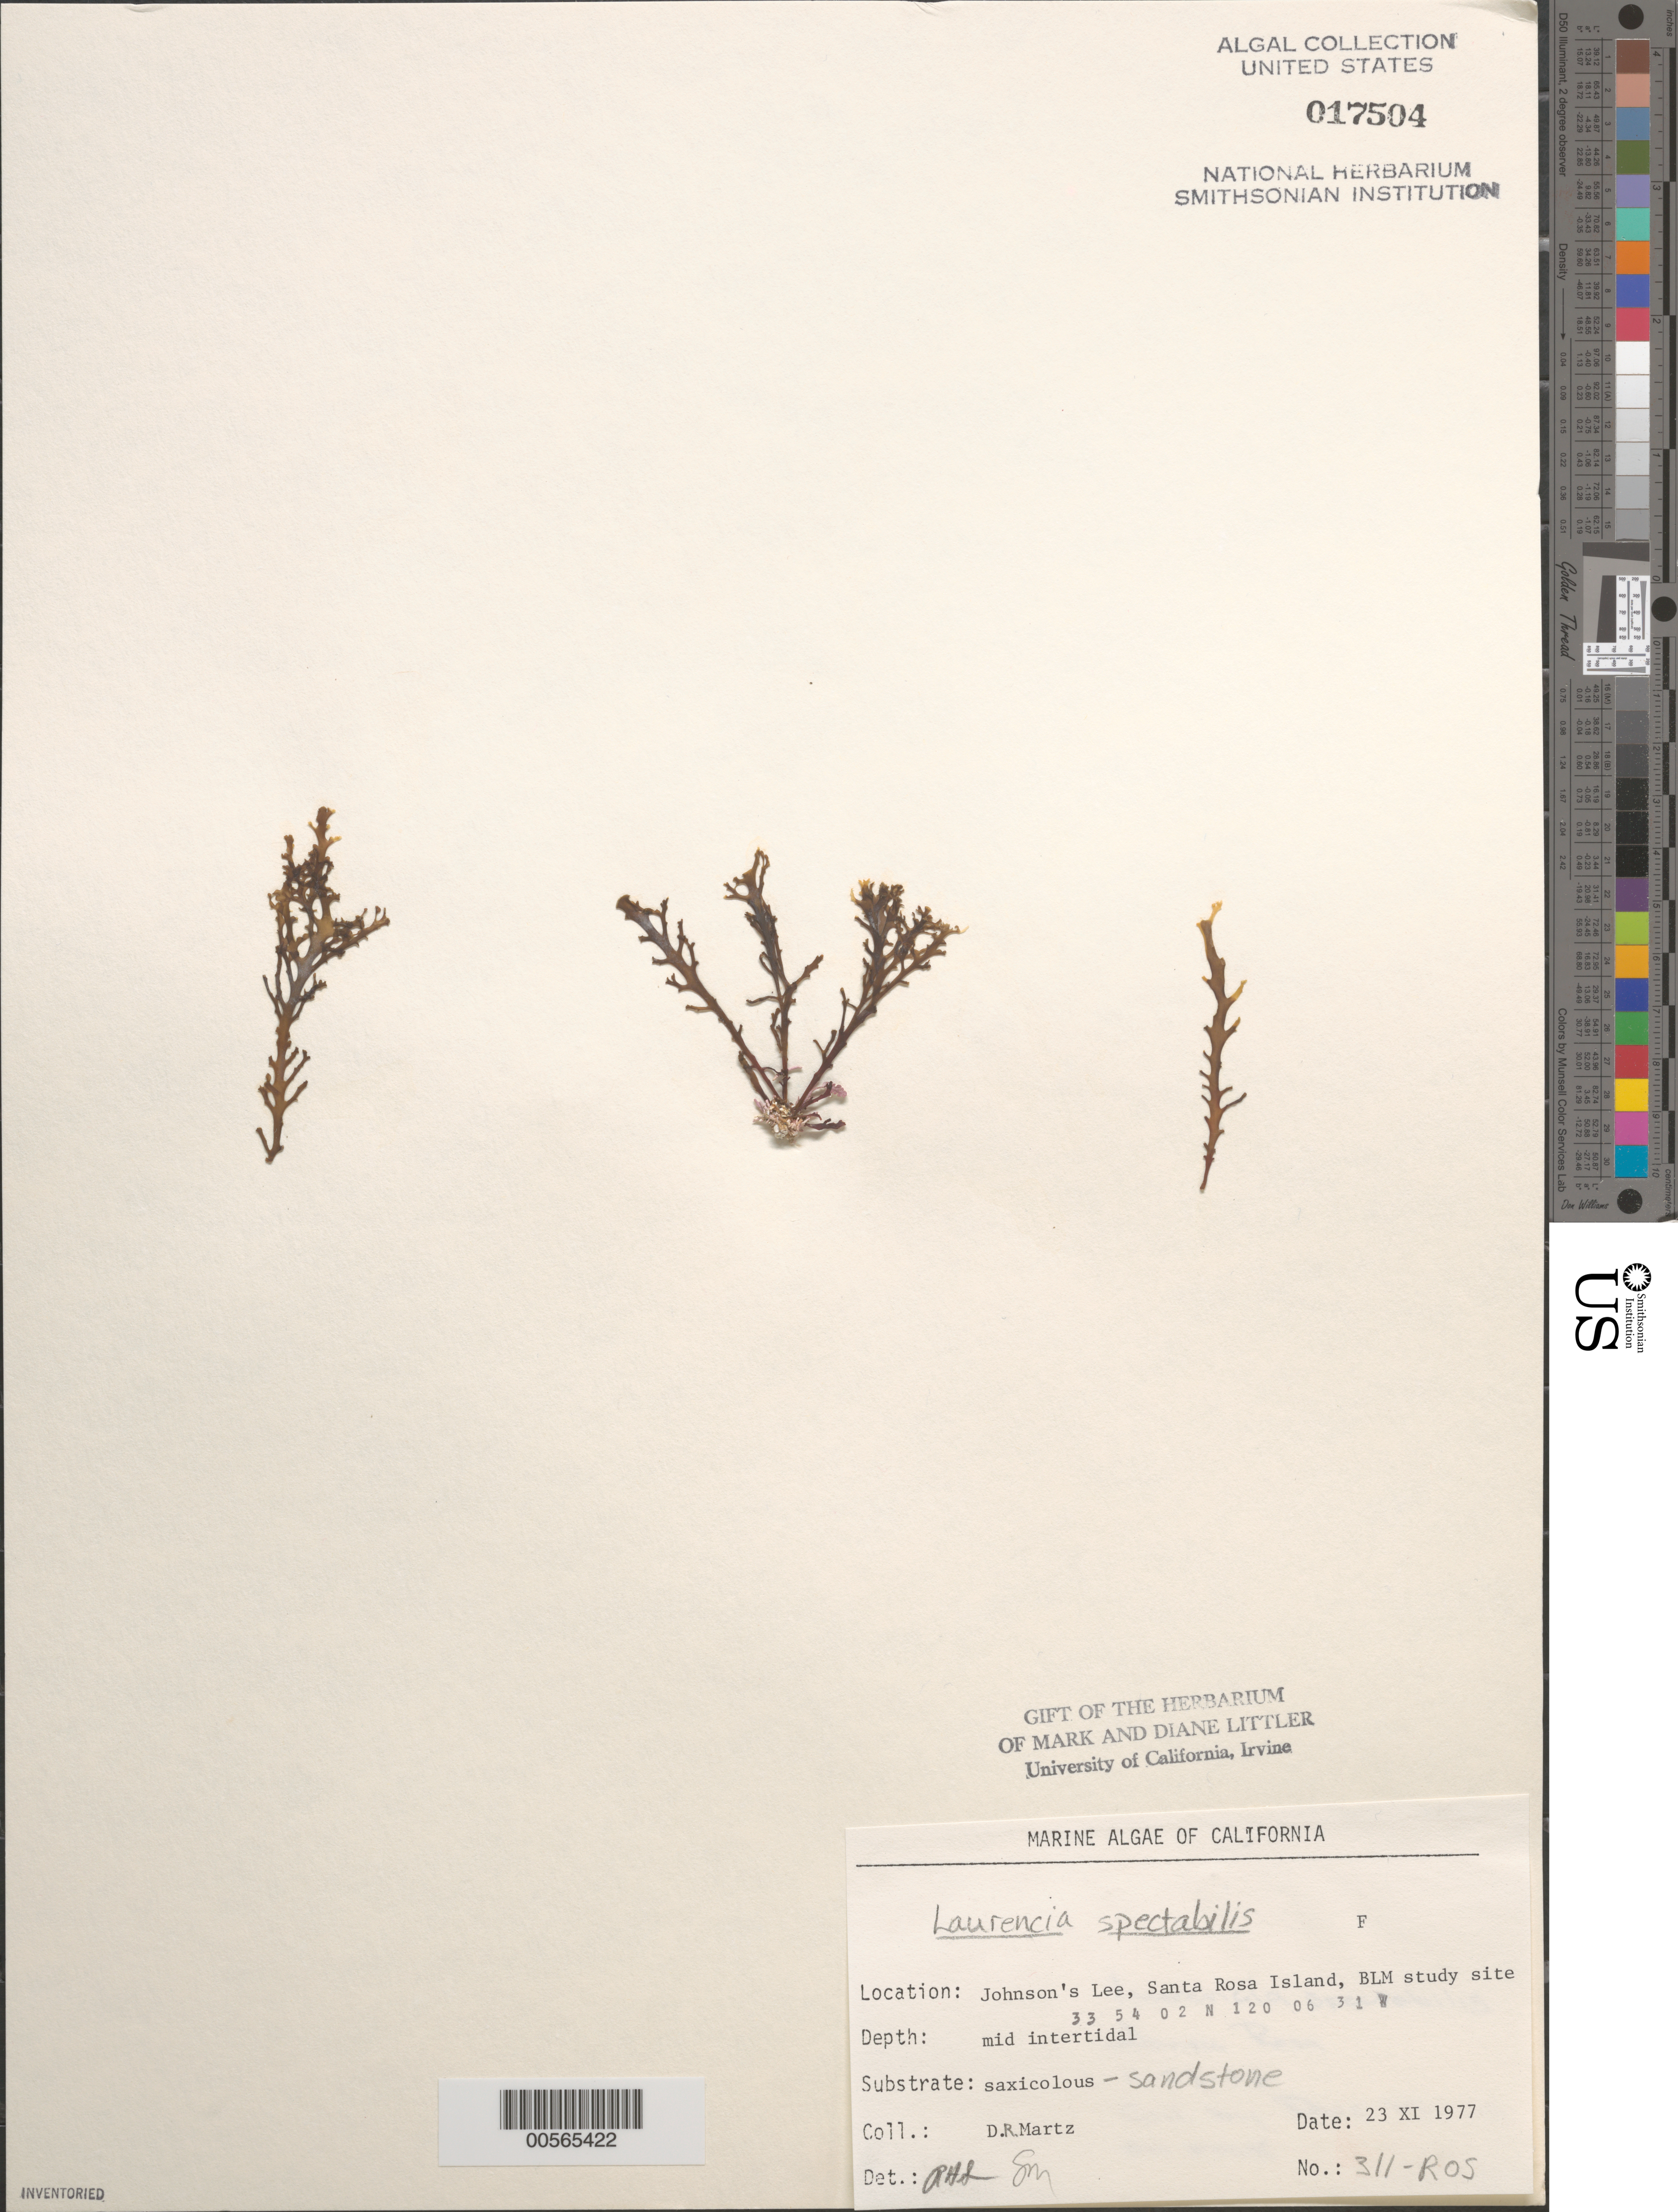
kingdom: Plantae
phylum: Rhodophyta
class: Florideophyceae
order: Ceramiales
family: Rhodomelaceae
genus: Osmundea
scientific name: Osmundea spectabilis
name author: (Postels & Rupr.) K.W. Nam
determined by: Algae name updating Project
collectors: D. Martz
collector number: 311-ros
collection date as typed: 23 Nov 1977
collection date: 1977-11-23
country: United States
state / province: California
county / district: Santa Barbara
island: Santa Rosa Island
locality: Johnson's Lee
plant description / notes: BLM-SOCALBIGHT Rocky Intertidal Survey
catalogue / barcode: US 17504